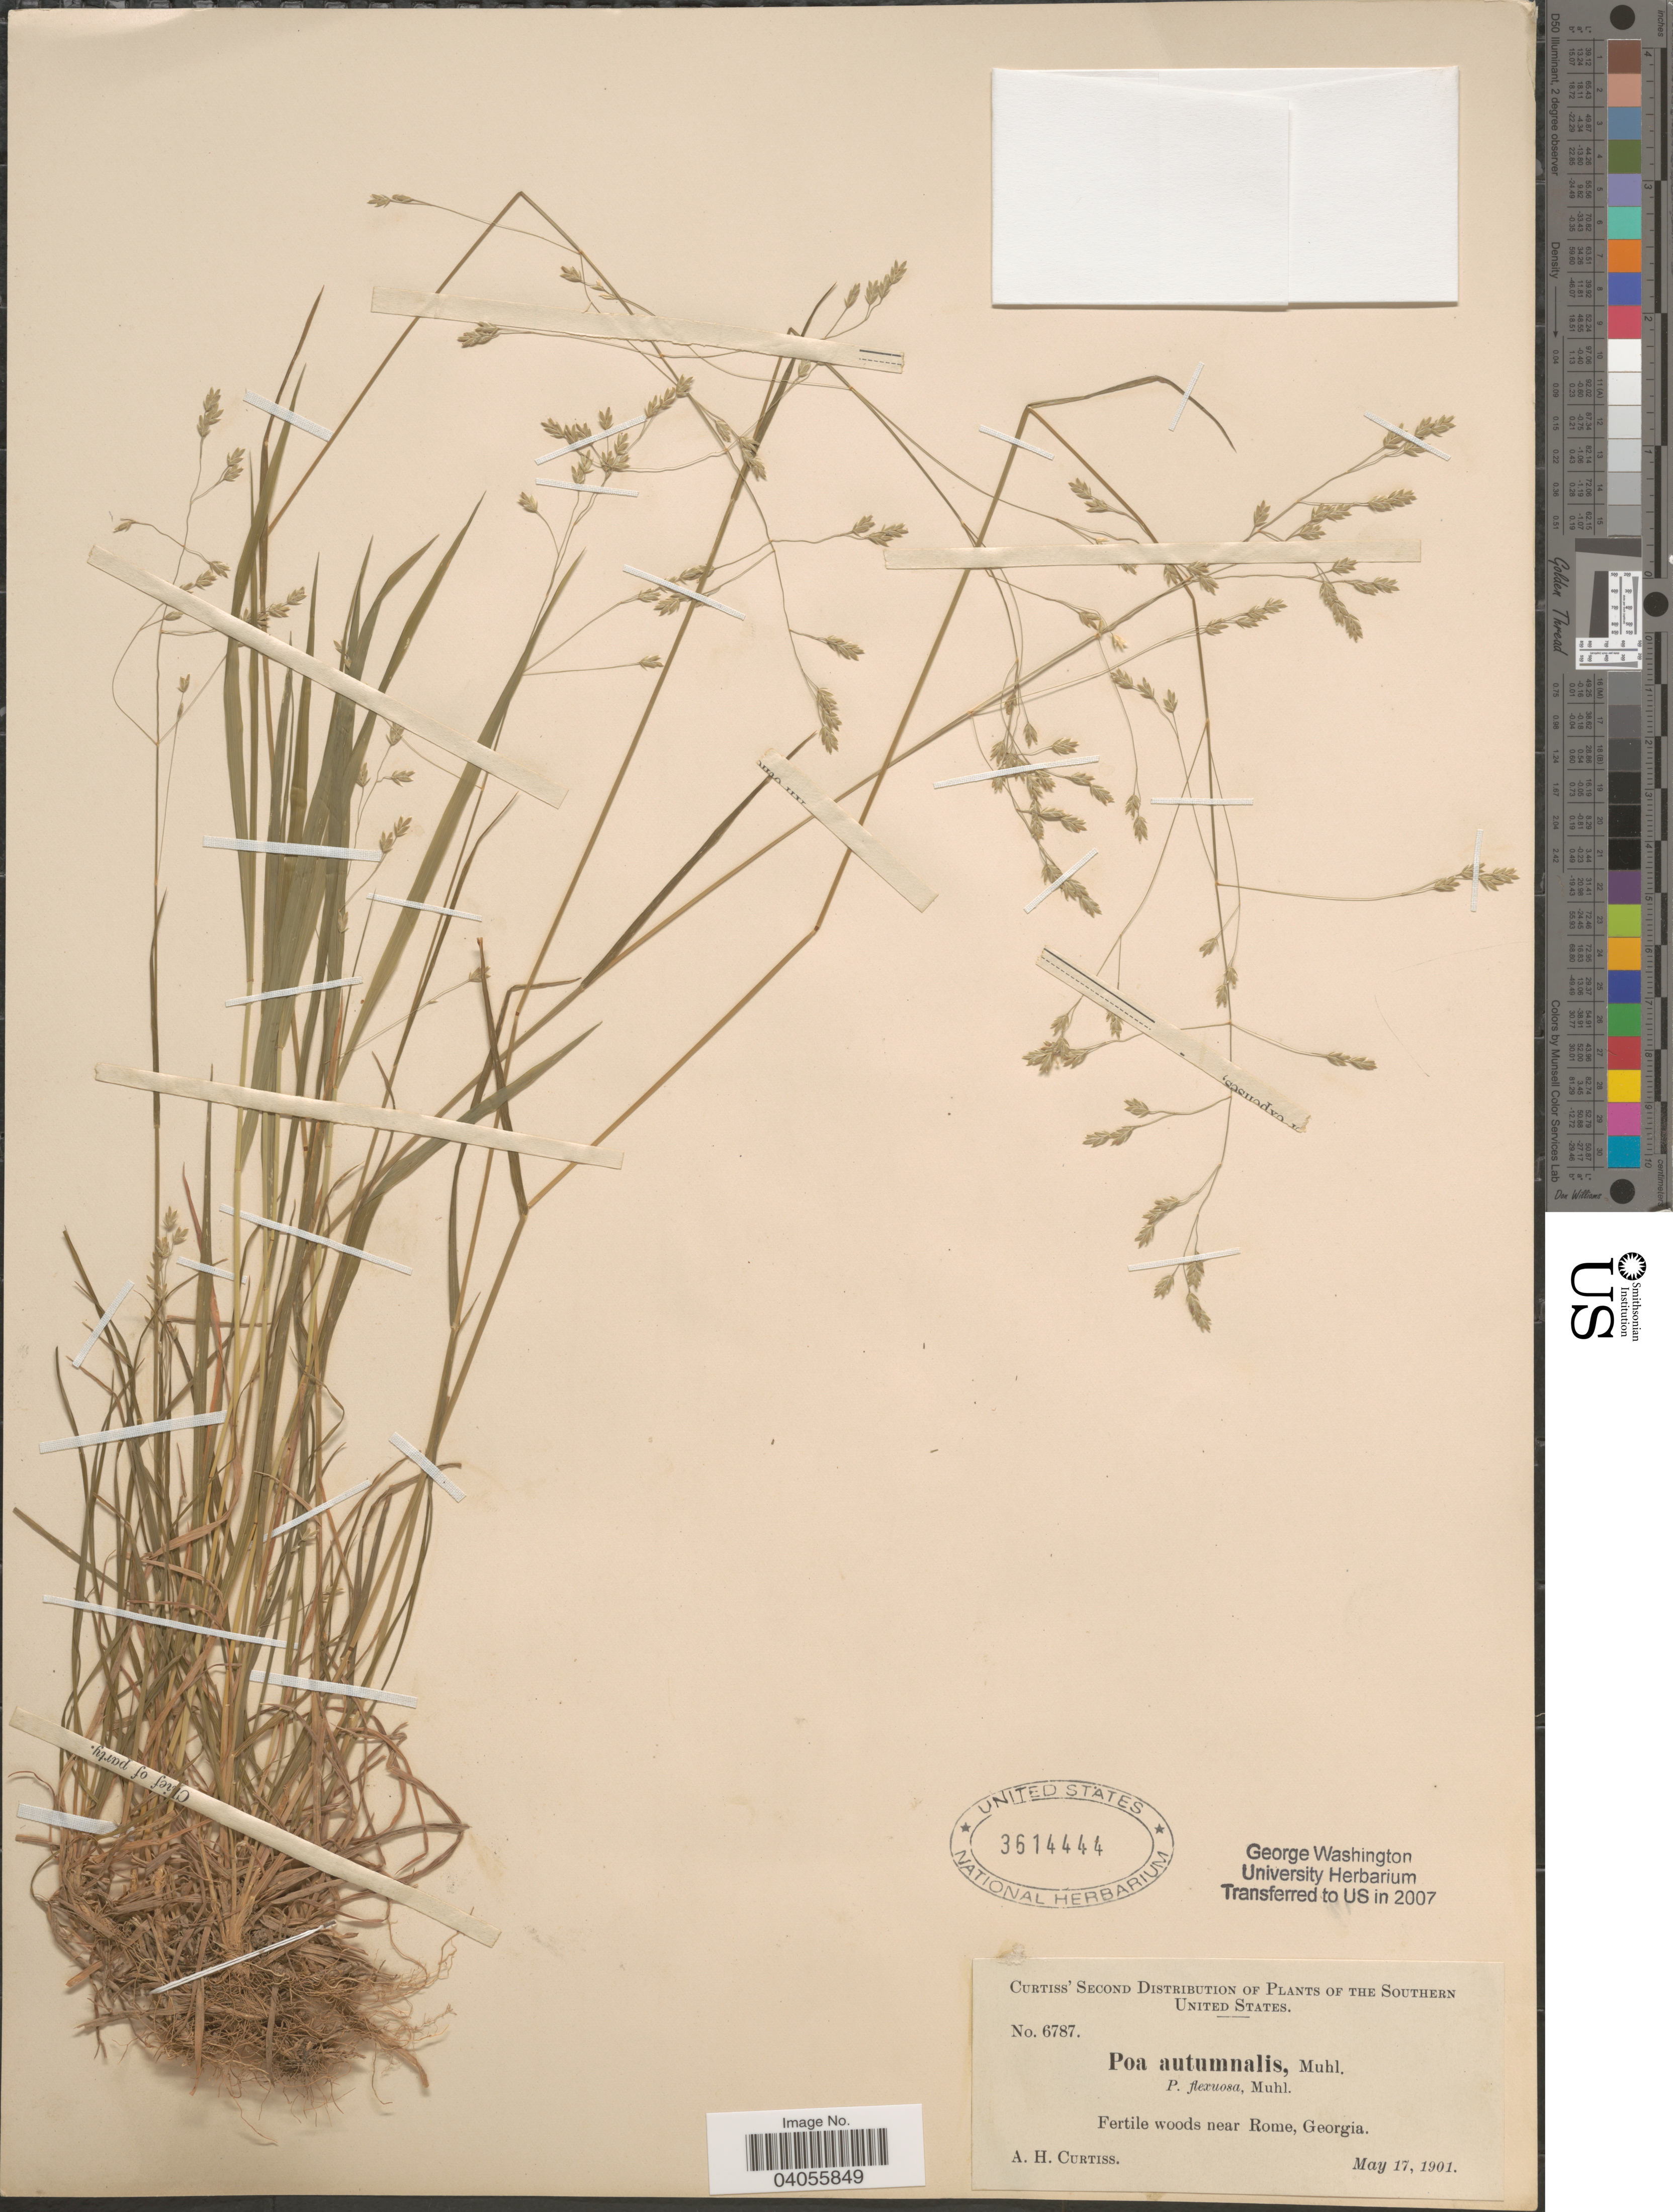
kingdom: Plantae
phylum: Tracheophyta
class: Liliopsida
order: Poales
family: Poaceae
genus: Poa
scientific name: Poa autumnalis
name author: Muhl. ex Elliott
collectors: A. H. Curtiss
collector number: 6787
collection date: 1901-05-17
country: United States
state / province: Georgia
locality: Southern United States, Fertile woods near Rome.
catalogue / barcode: US 3414444